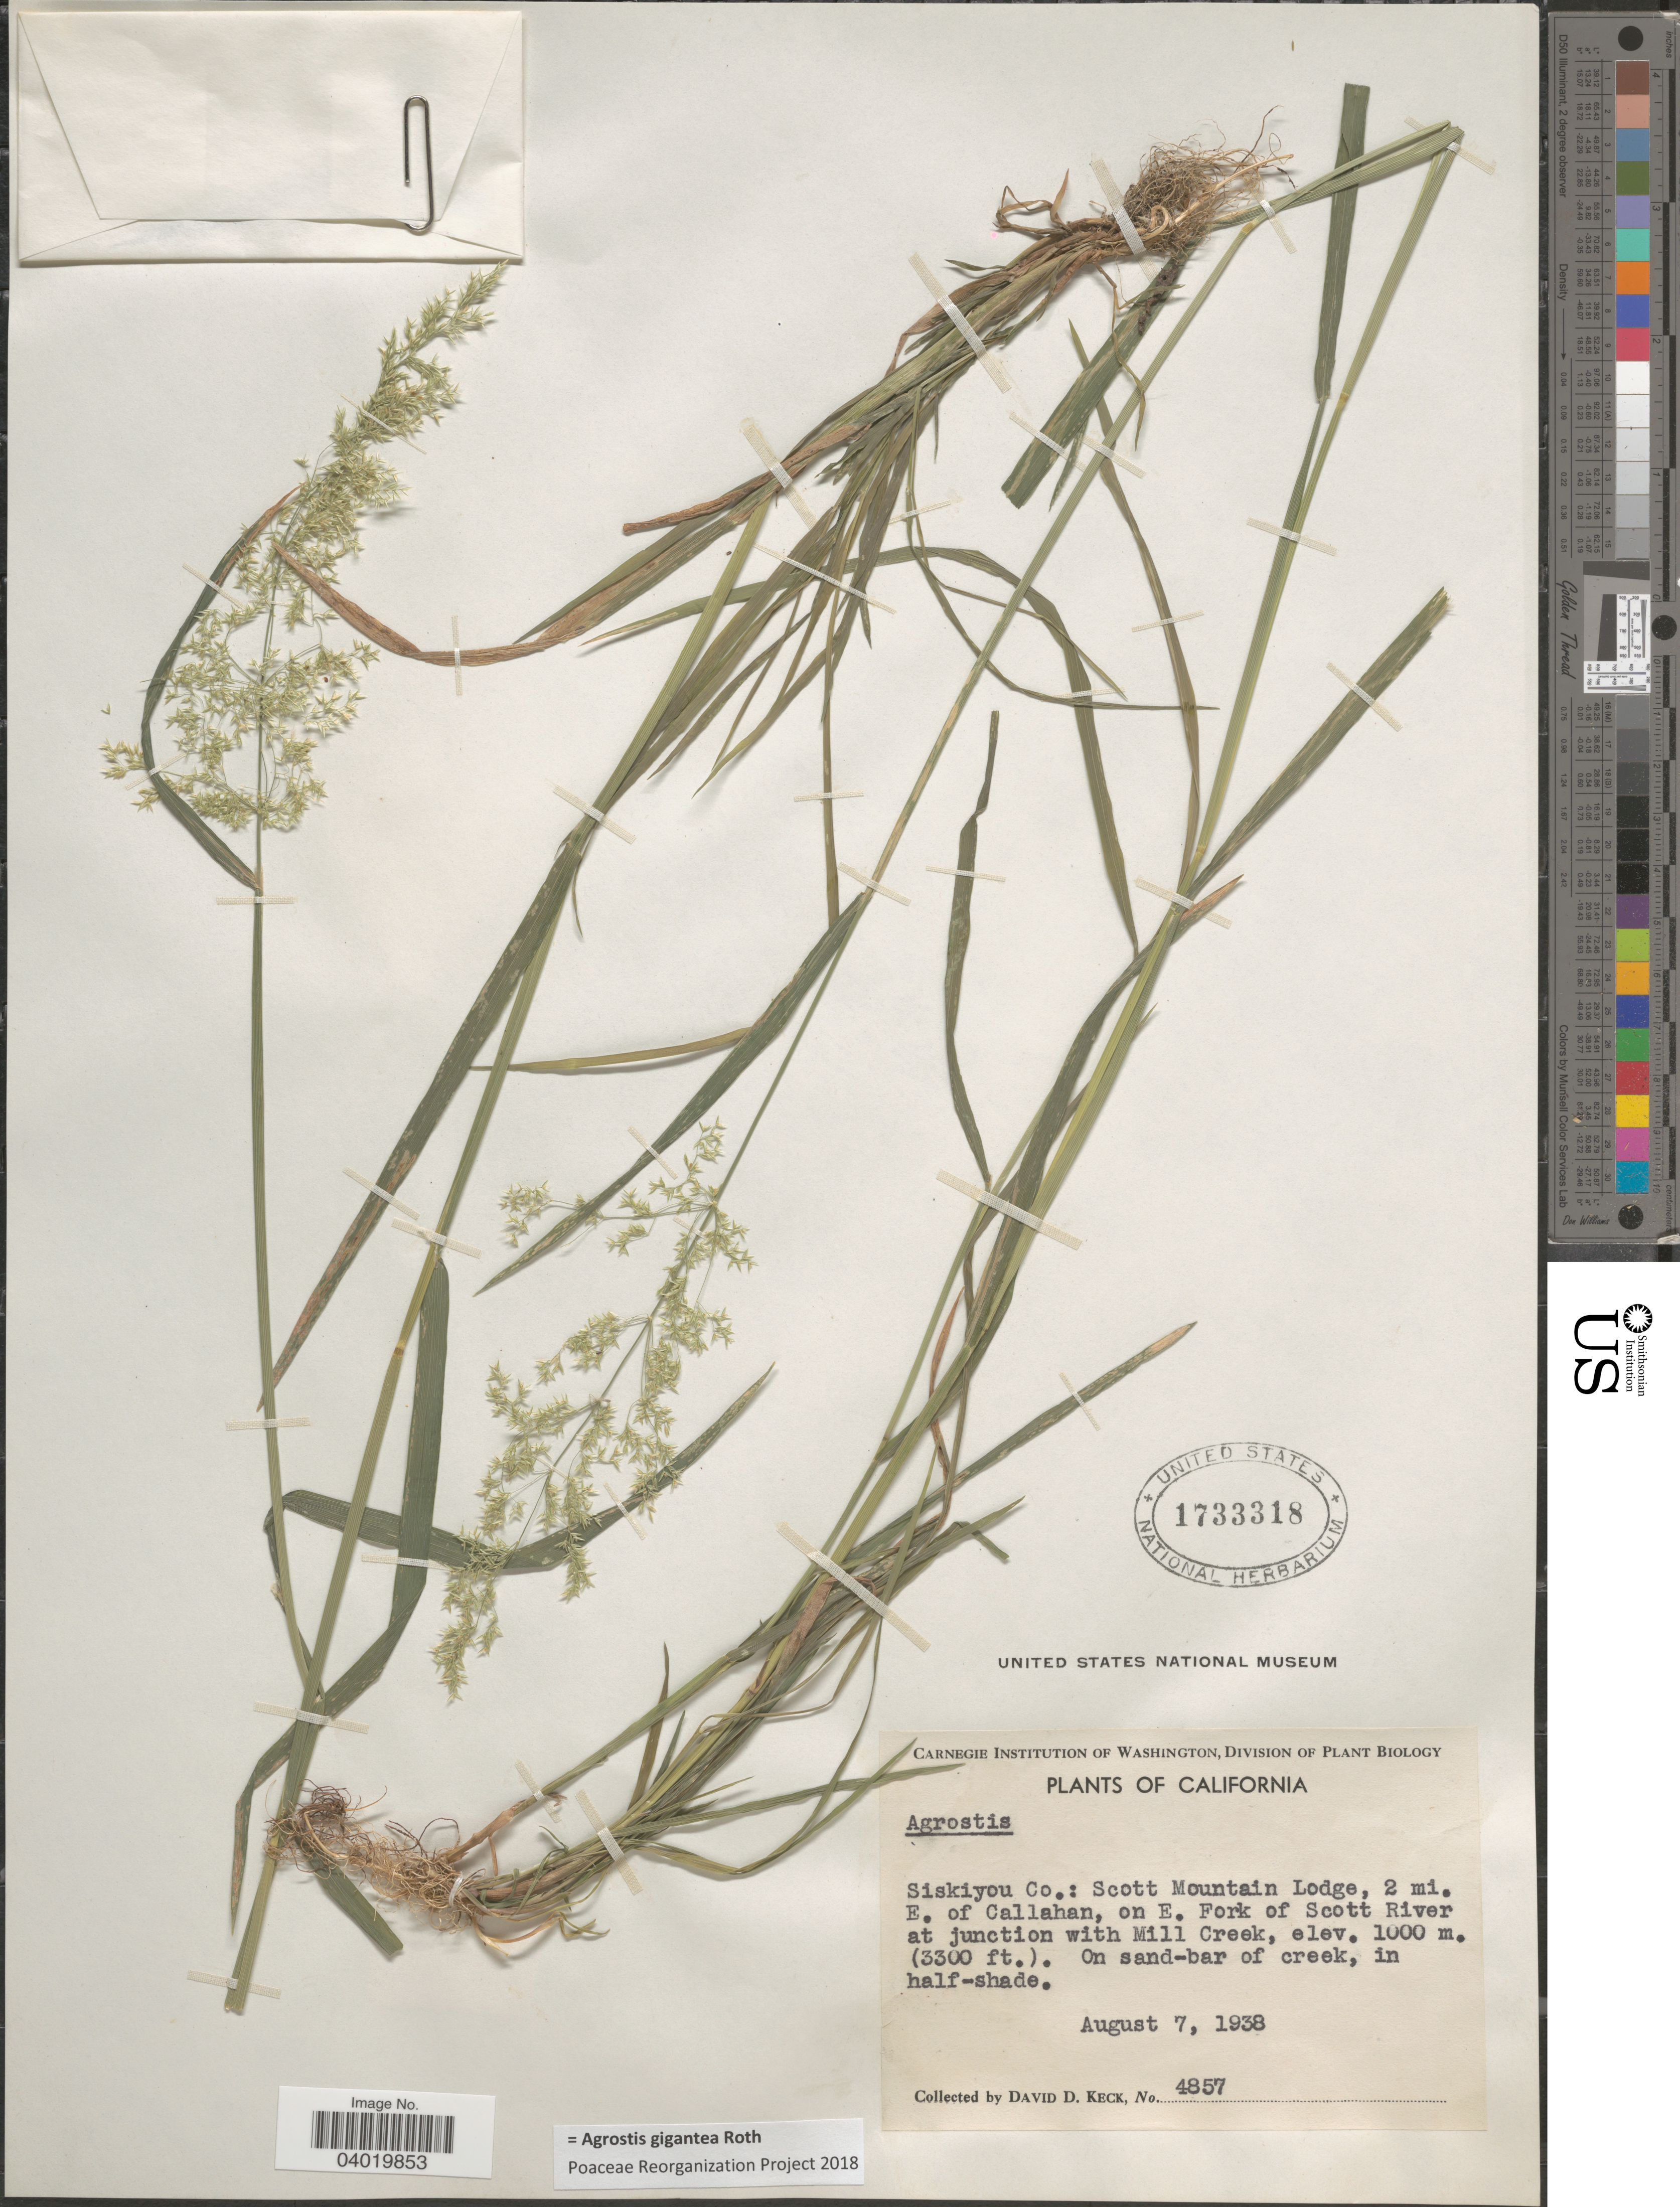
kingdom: Plantae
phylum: Tracheophyta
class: Liliopsida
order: Poales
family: Poaceae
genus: Agrostis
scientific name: Agrostis gigantea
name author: Roth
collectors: D. D. Keck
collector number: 4857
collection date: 1938-08-07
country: United States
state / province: California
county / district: Siskiyou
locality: Siskiyou Co.: Scott Mountain Lodge, 2 mi. E. of Callahan, on E. Fork of Scott River at junction with Mill Creek.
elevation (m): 1006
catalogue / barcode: US 1733318